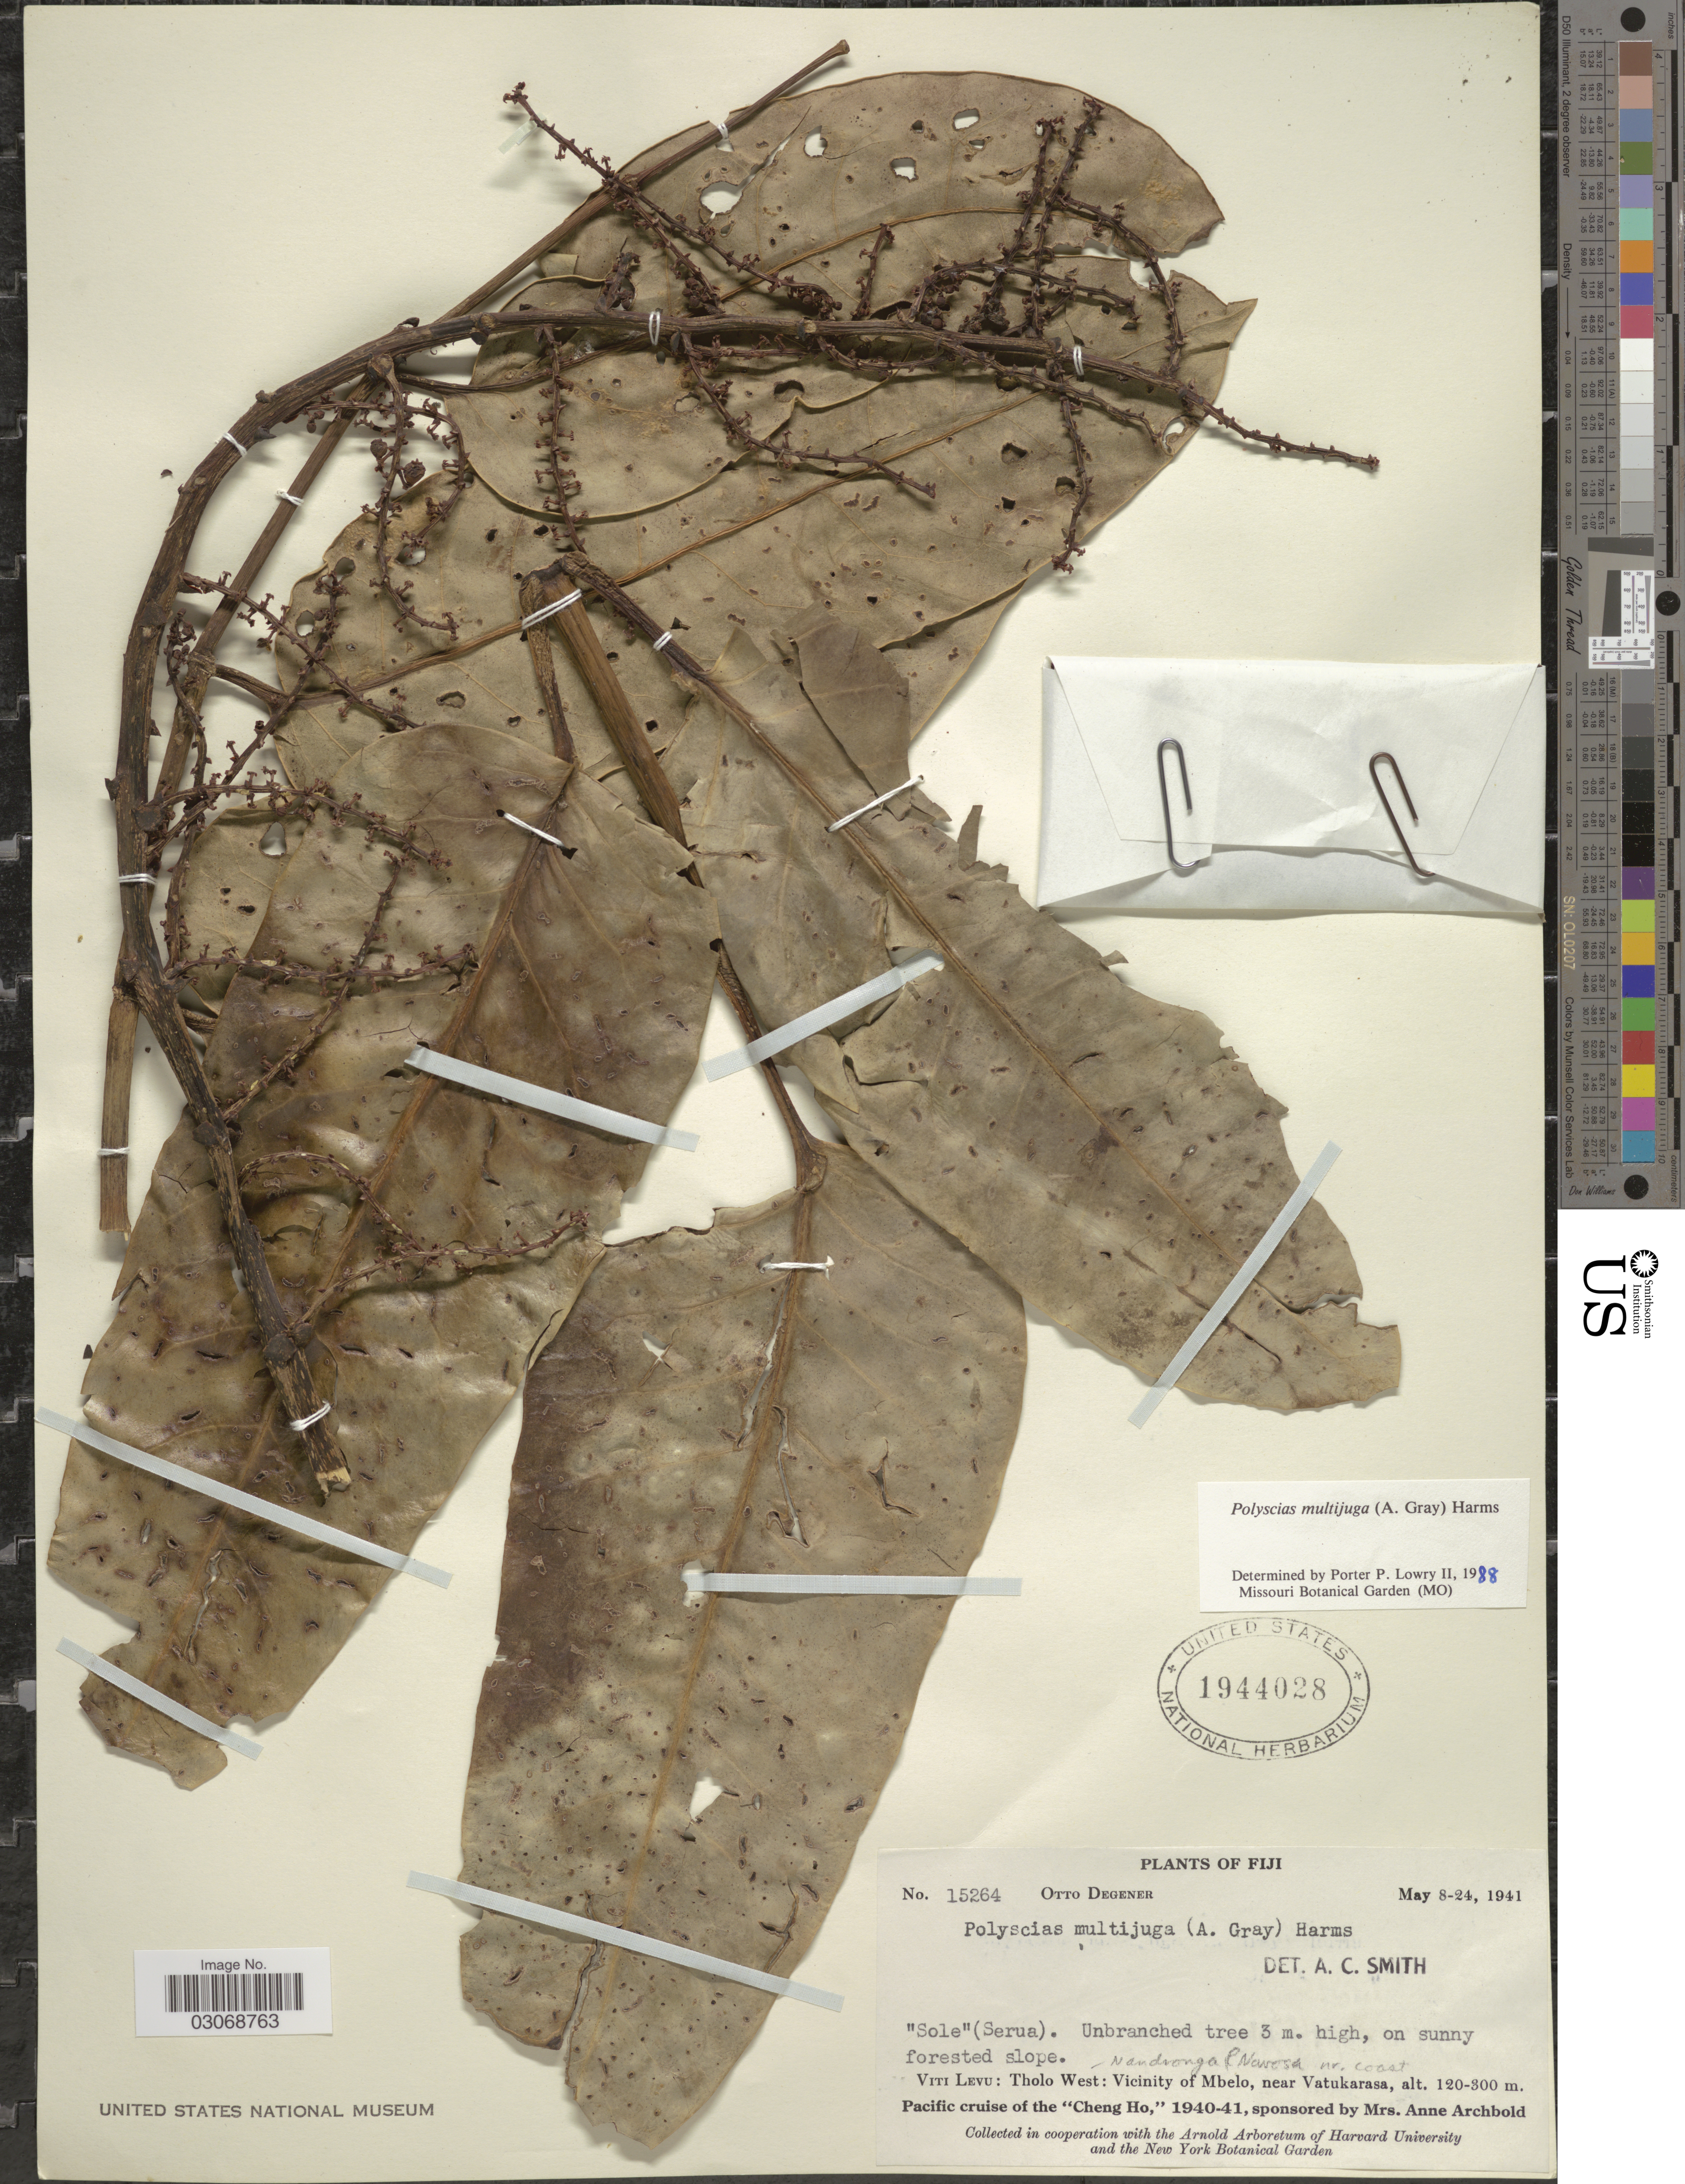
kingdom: Plantae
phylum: Tracheophyta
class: Magnoliopsida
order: Apiales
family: Araliaceae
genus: Polyscias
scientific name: Polyscias multijuga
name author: Harms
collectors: O. Degener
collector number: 15264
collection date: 1941-05-08/1941-05-24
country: Fiji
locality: Viti Levu: Tholo West: Vicinity of Mbelo, near Vatukarasa.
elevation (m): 120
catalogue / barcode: US 1944028